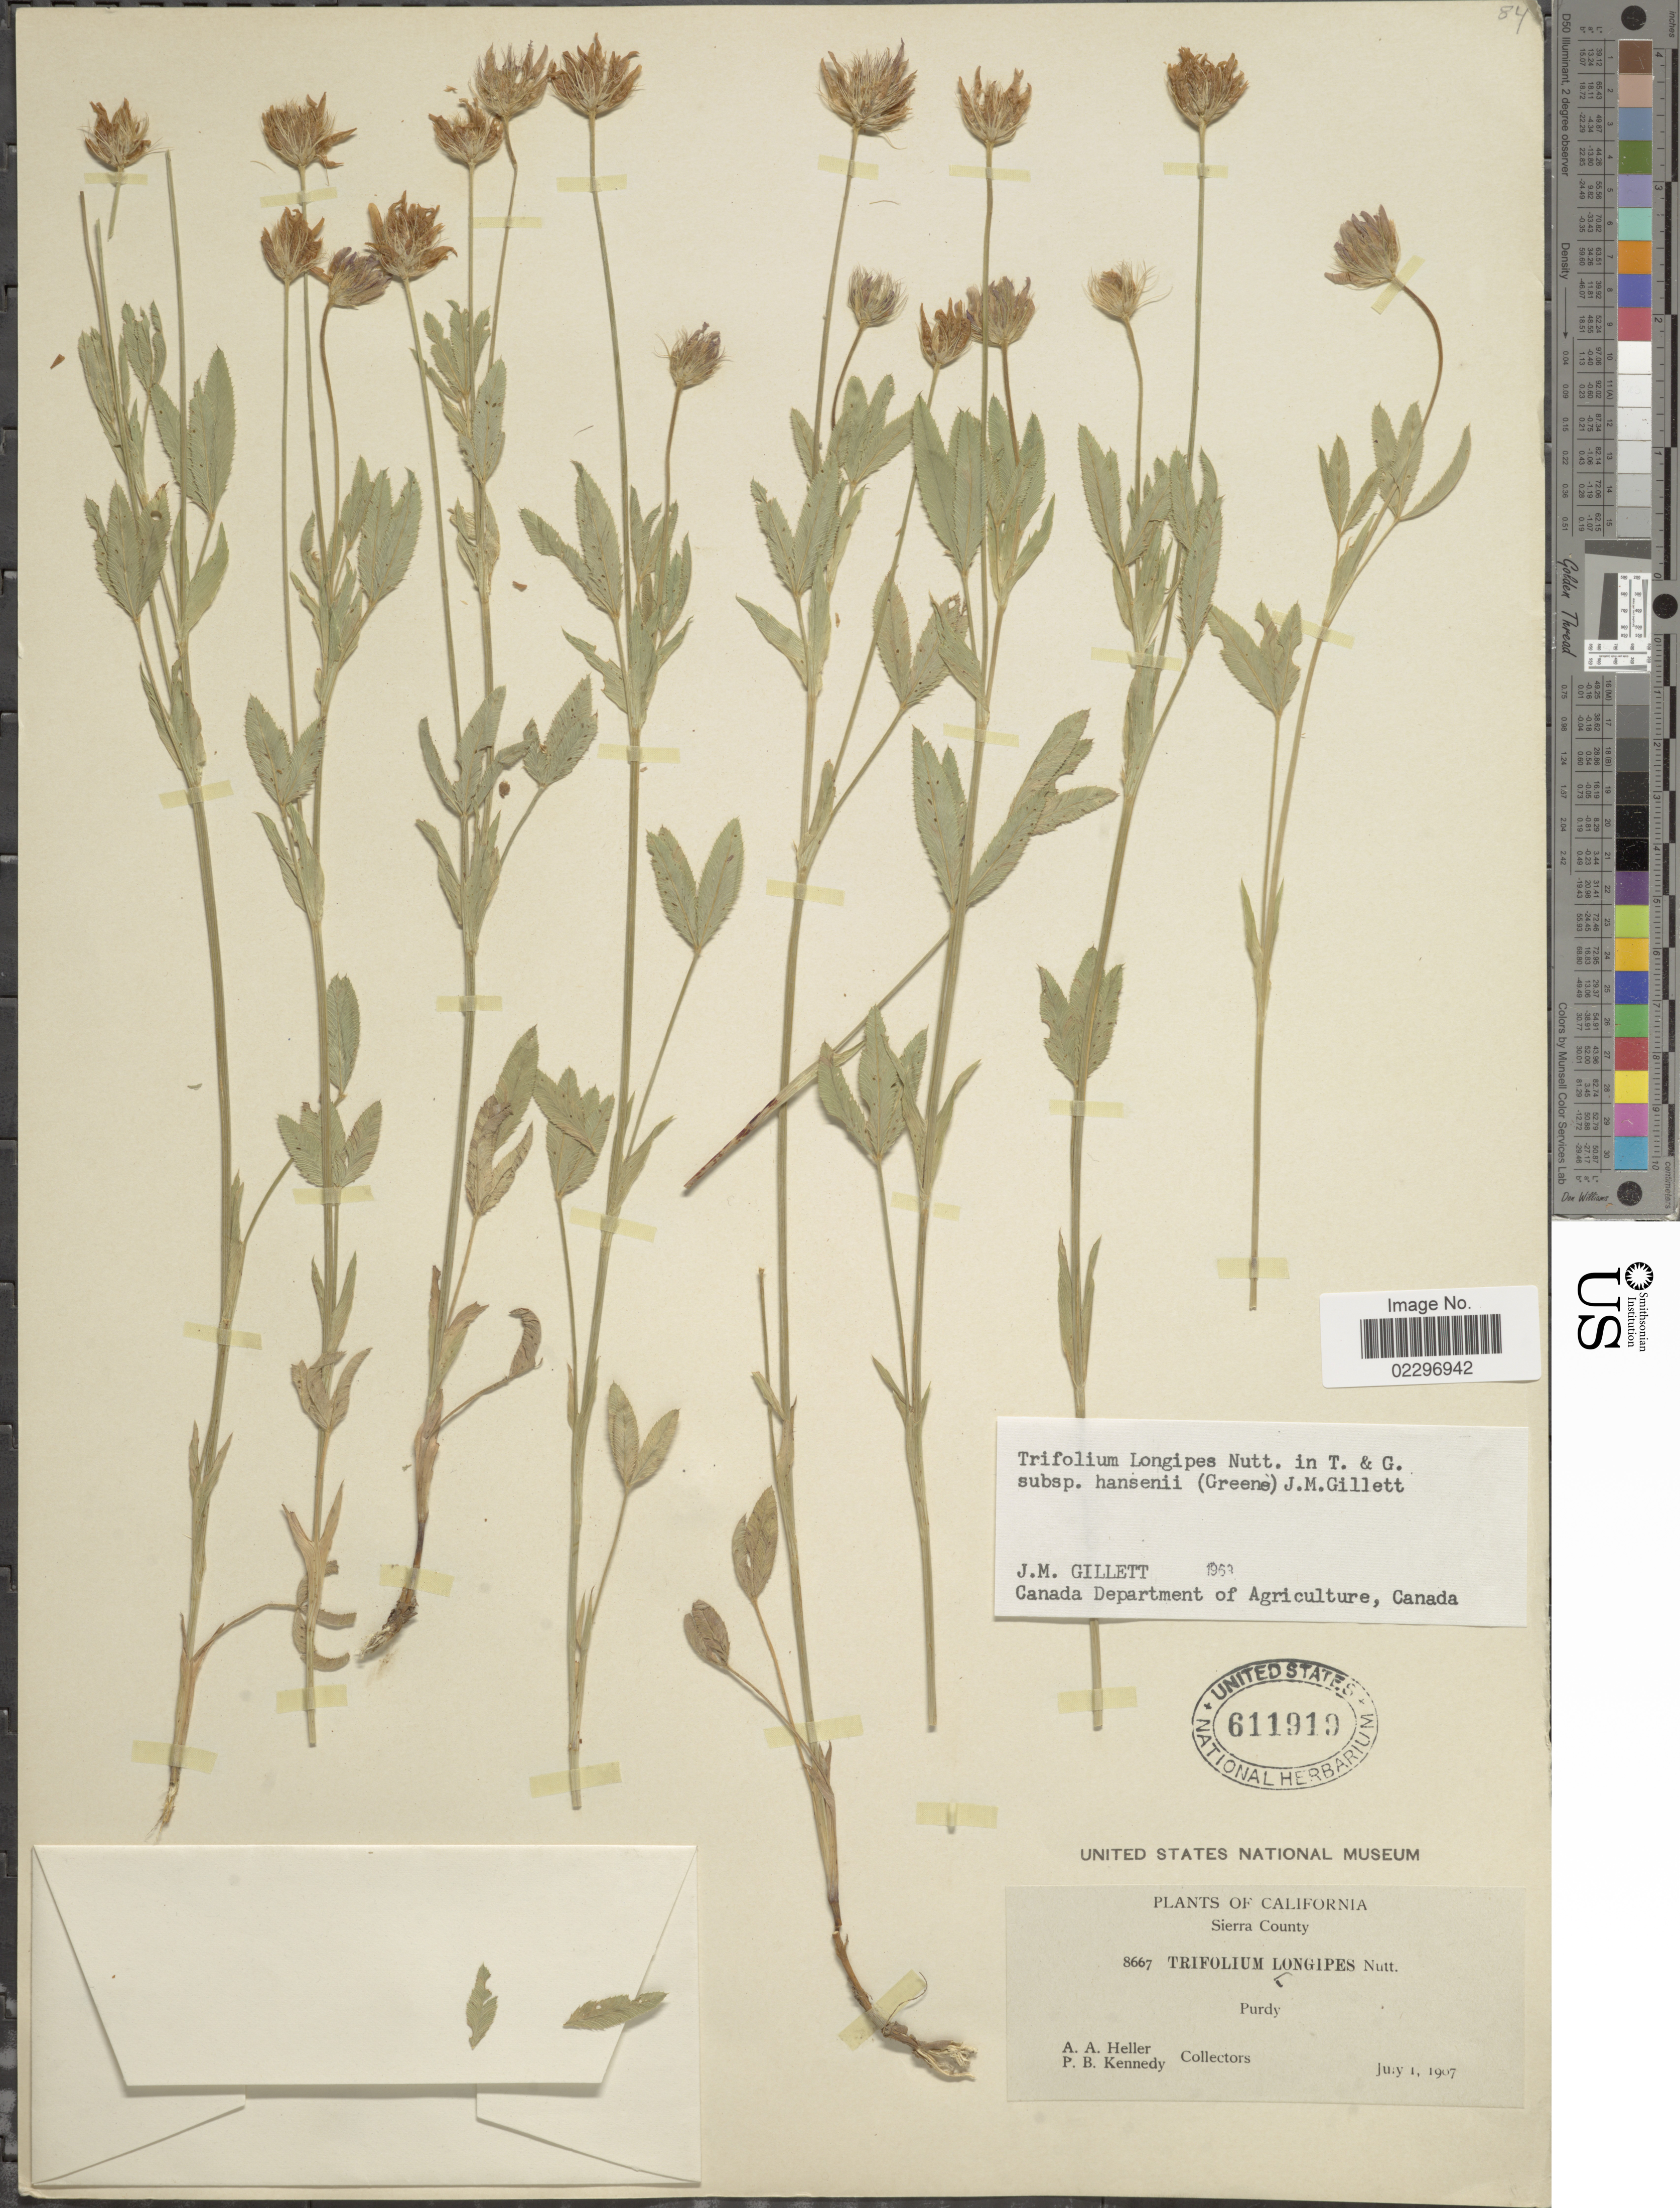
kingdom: Plantae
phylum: Tracheophyta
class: Magnoliopsida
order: Fabales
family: Fabaceae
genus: Trifolium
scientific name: Trifolium longipes subsp. hansenii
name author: (Greene) J.M. Gillett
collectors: A. A. Heller & P. B. Kennedy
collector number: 8667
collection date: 1907-07-01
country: United States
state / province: California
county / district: Sierra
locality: Sierra County, Purdy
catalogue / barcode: US 611919